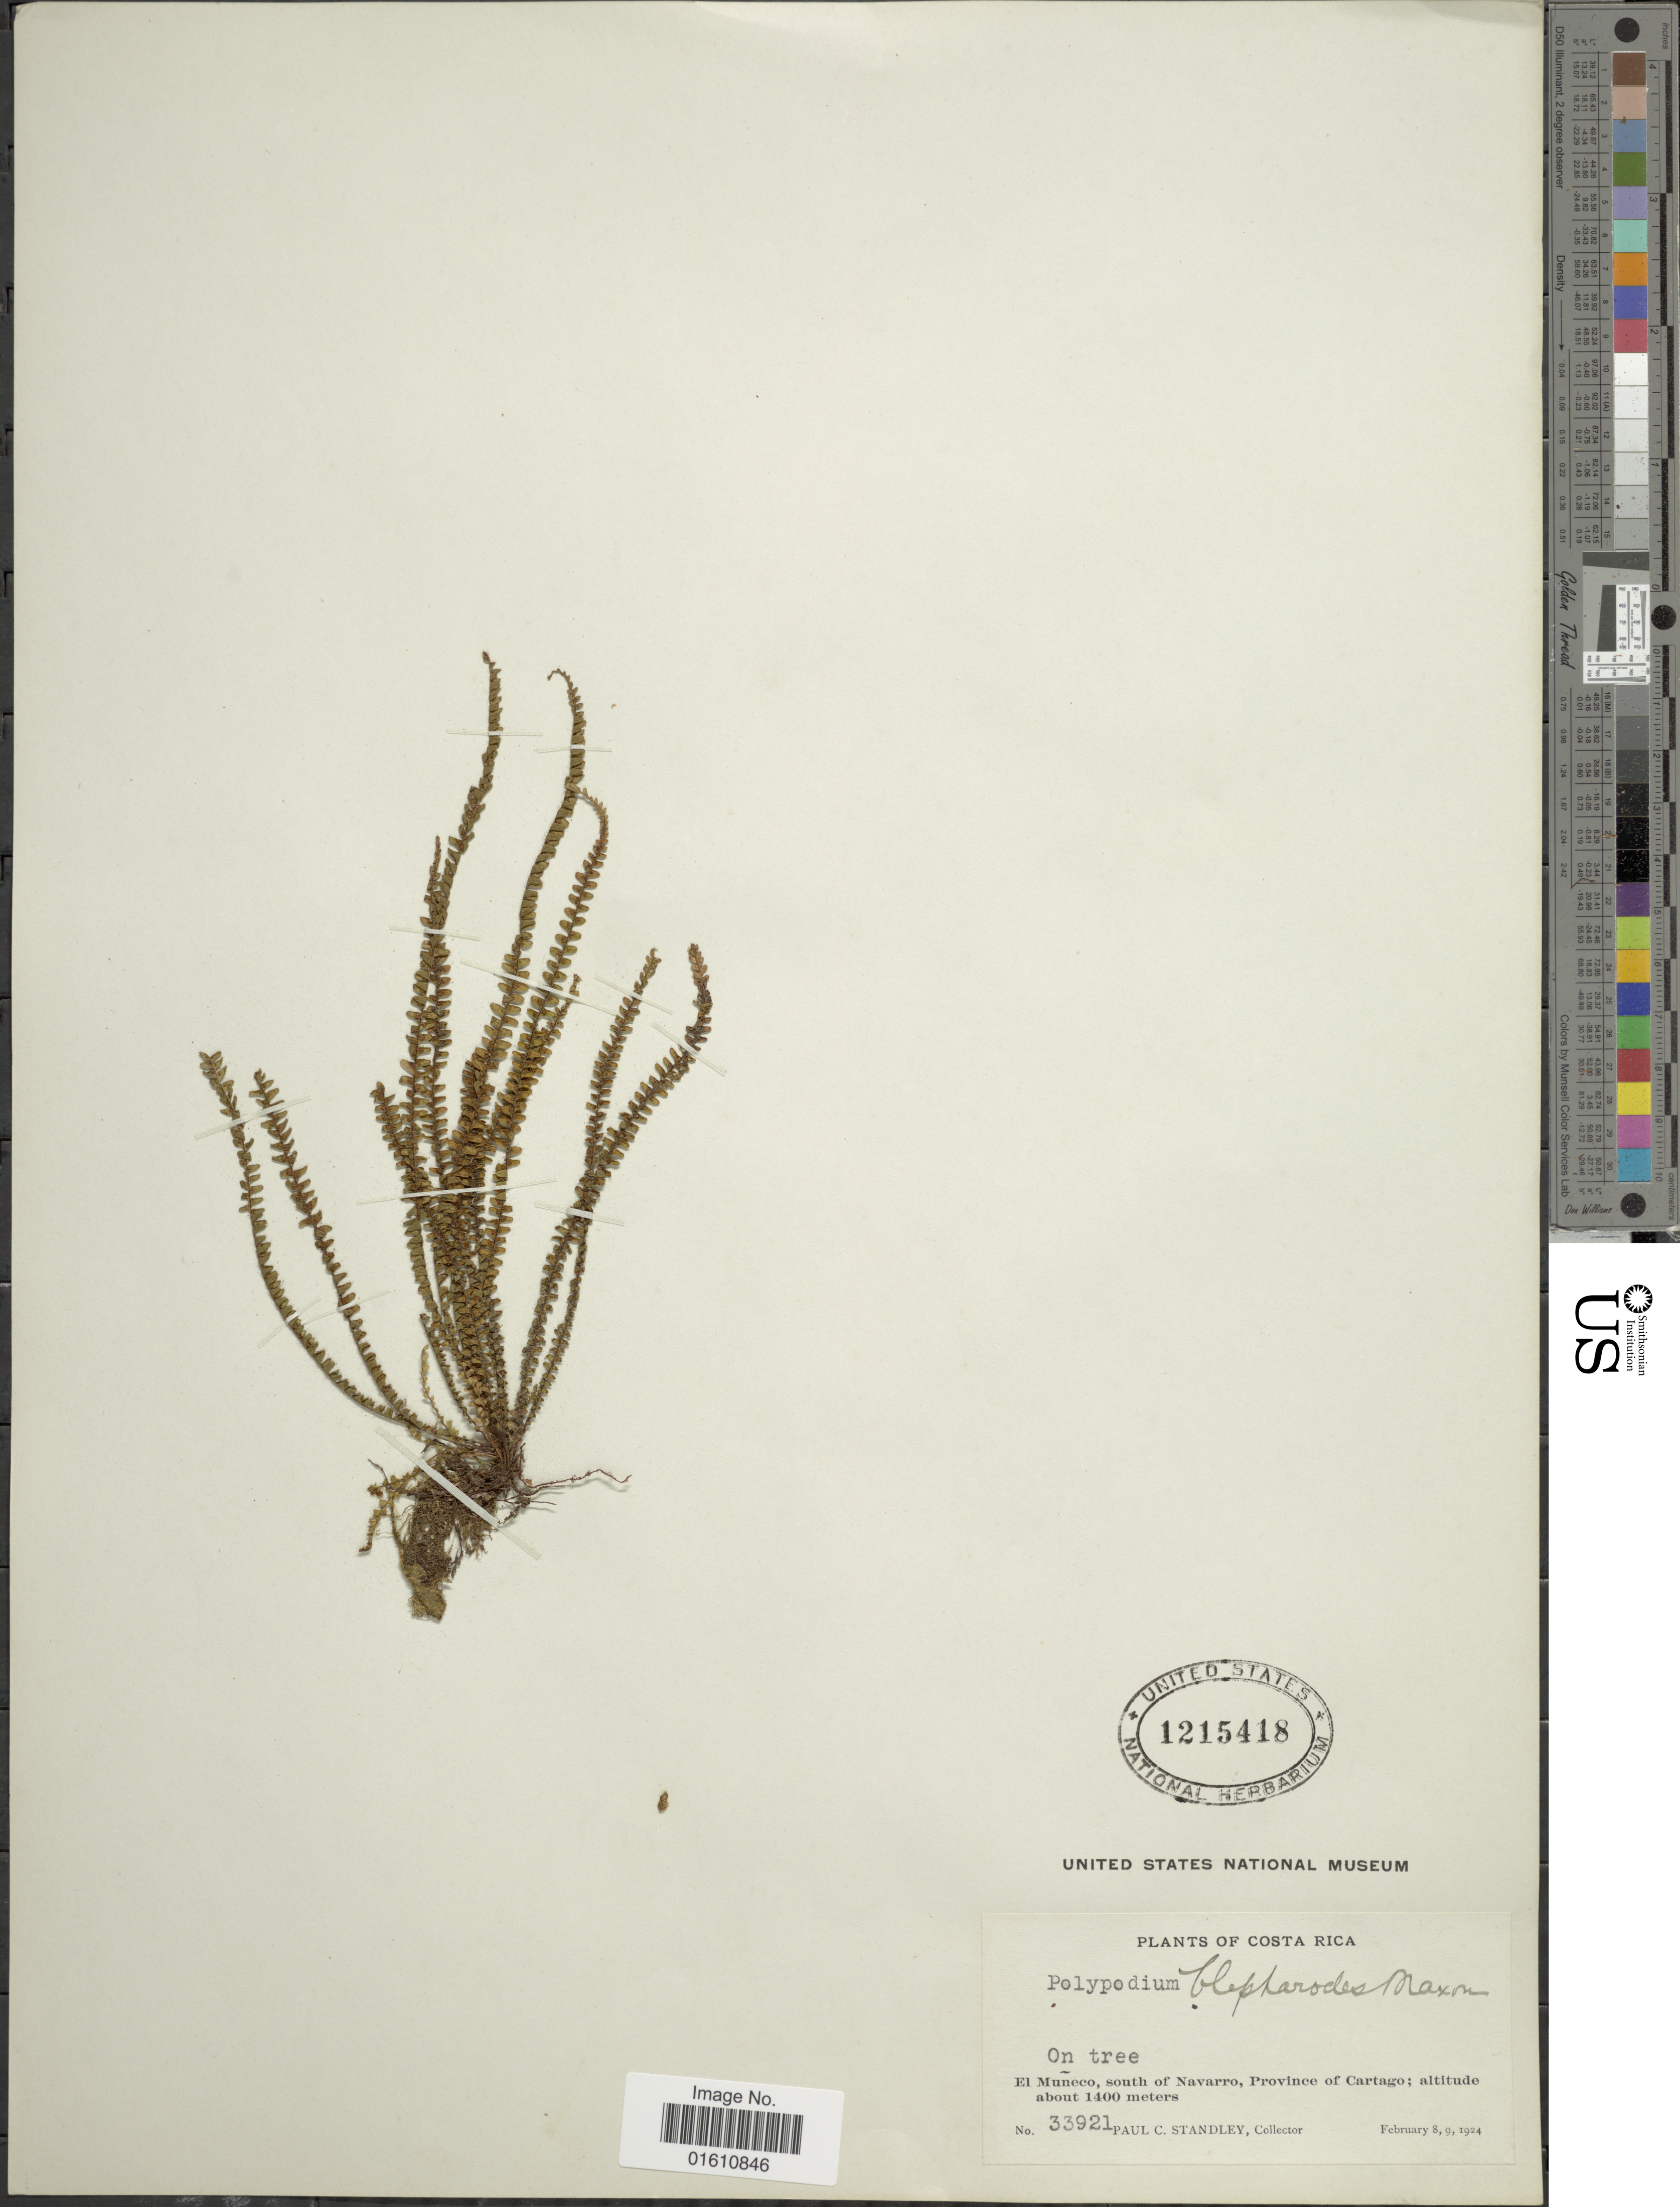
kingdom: Plantae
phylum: Tracheophyta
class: Polypodiopsida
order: Polypodiales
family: Polypodiaceae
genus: Moranopteris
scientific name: Moranopteris taenifolia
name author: (Jenman) R. Y. Hirai & J. Prado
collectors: P. C. Standley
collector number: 33921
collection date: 1924-02-08/1924-02-09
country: Costa Rica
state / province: Cartago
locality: El Muneco, south of Navarro, Province of Cartago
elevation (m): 1400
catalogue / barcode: US 1215418